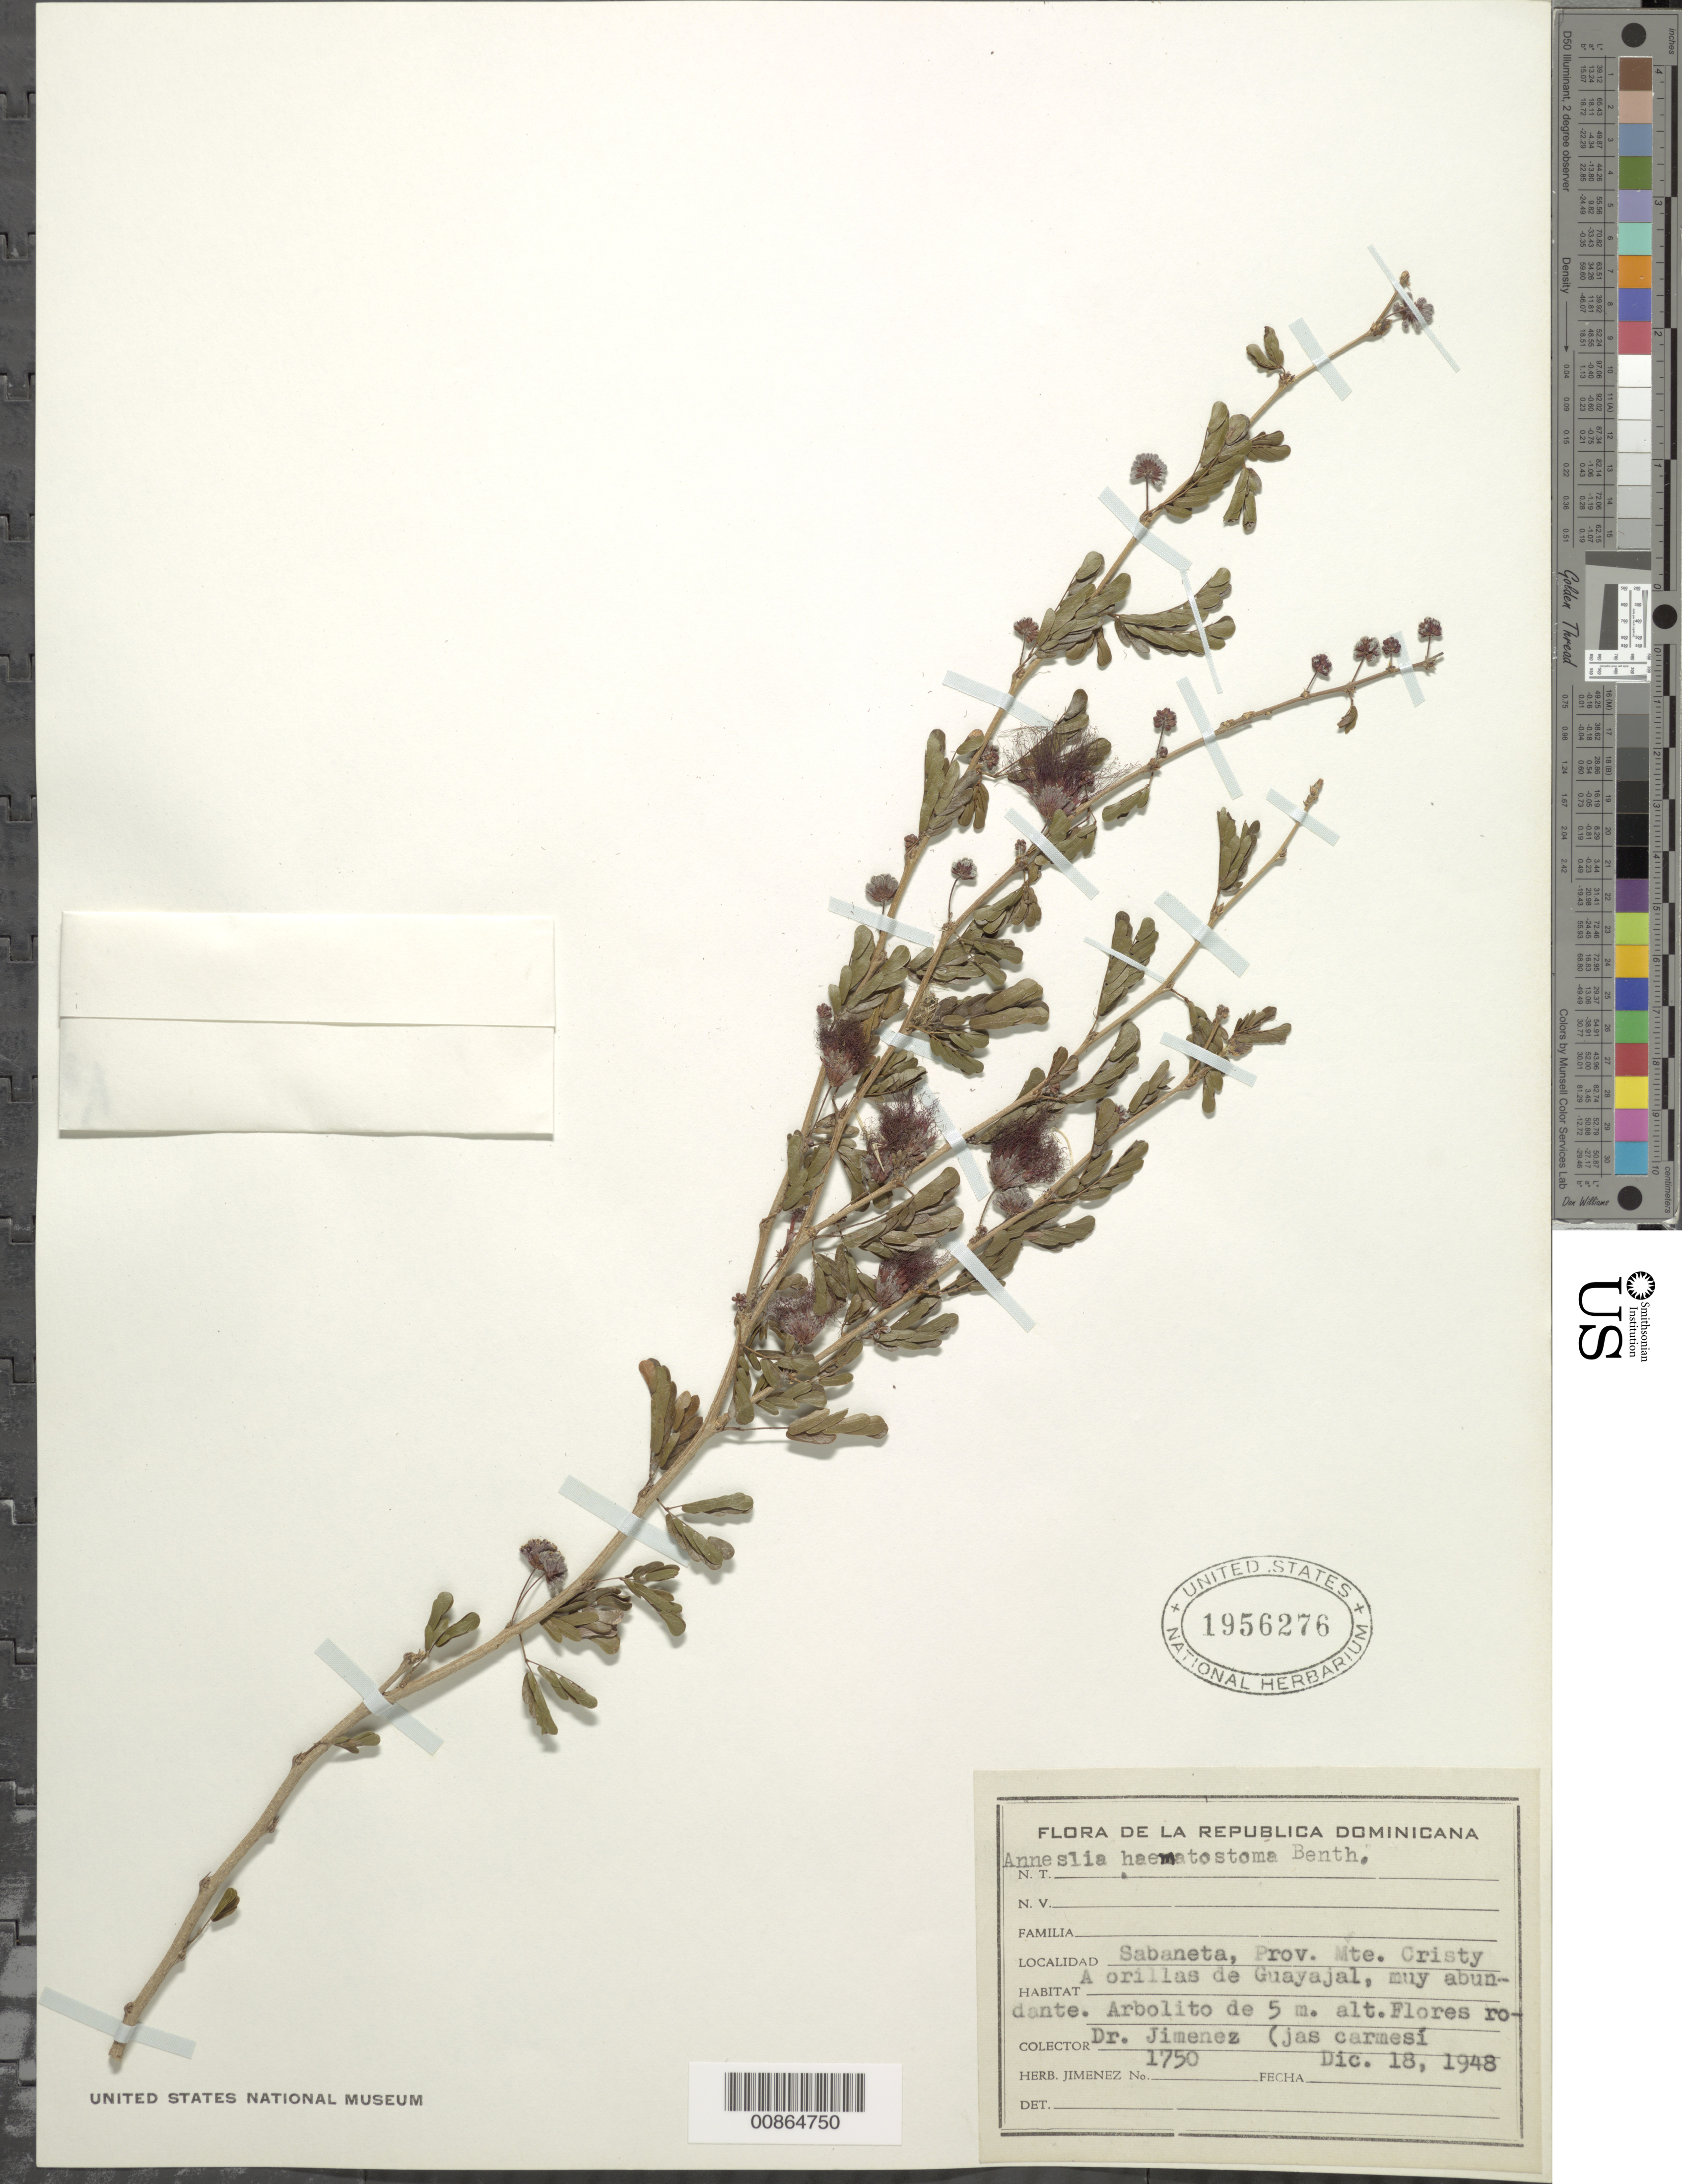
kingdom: Plantae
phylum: Tracheophyta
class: Magnoliopsida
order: Fabales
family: Fabaceae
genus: Calliandra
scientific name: Calliandra haematostoma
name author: (DC.) Urb.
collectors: J. J. Jiménez Almonte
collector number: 1750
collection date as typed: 18 Dec 1948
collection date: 1948-12-18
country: Dominican Republic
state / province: Monte Cristi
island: Hispaniola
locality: Sabaneta. A orillas de Guayajal.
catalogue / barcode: US 1956276